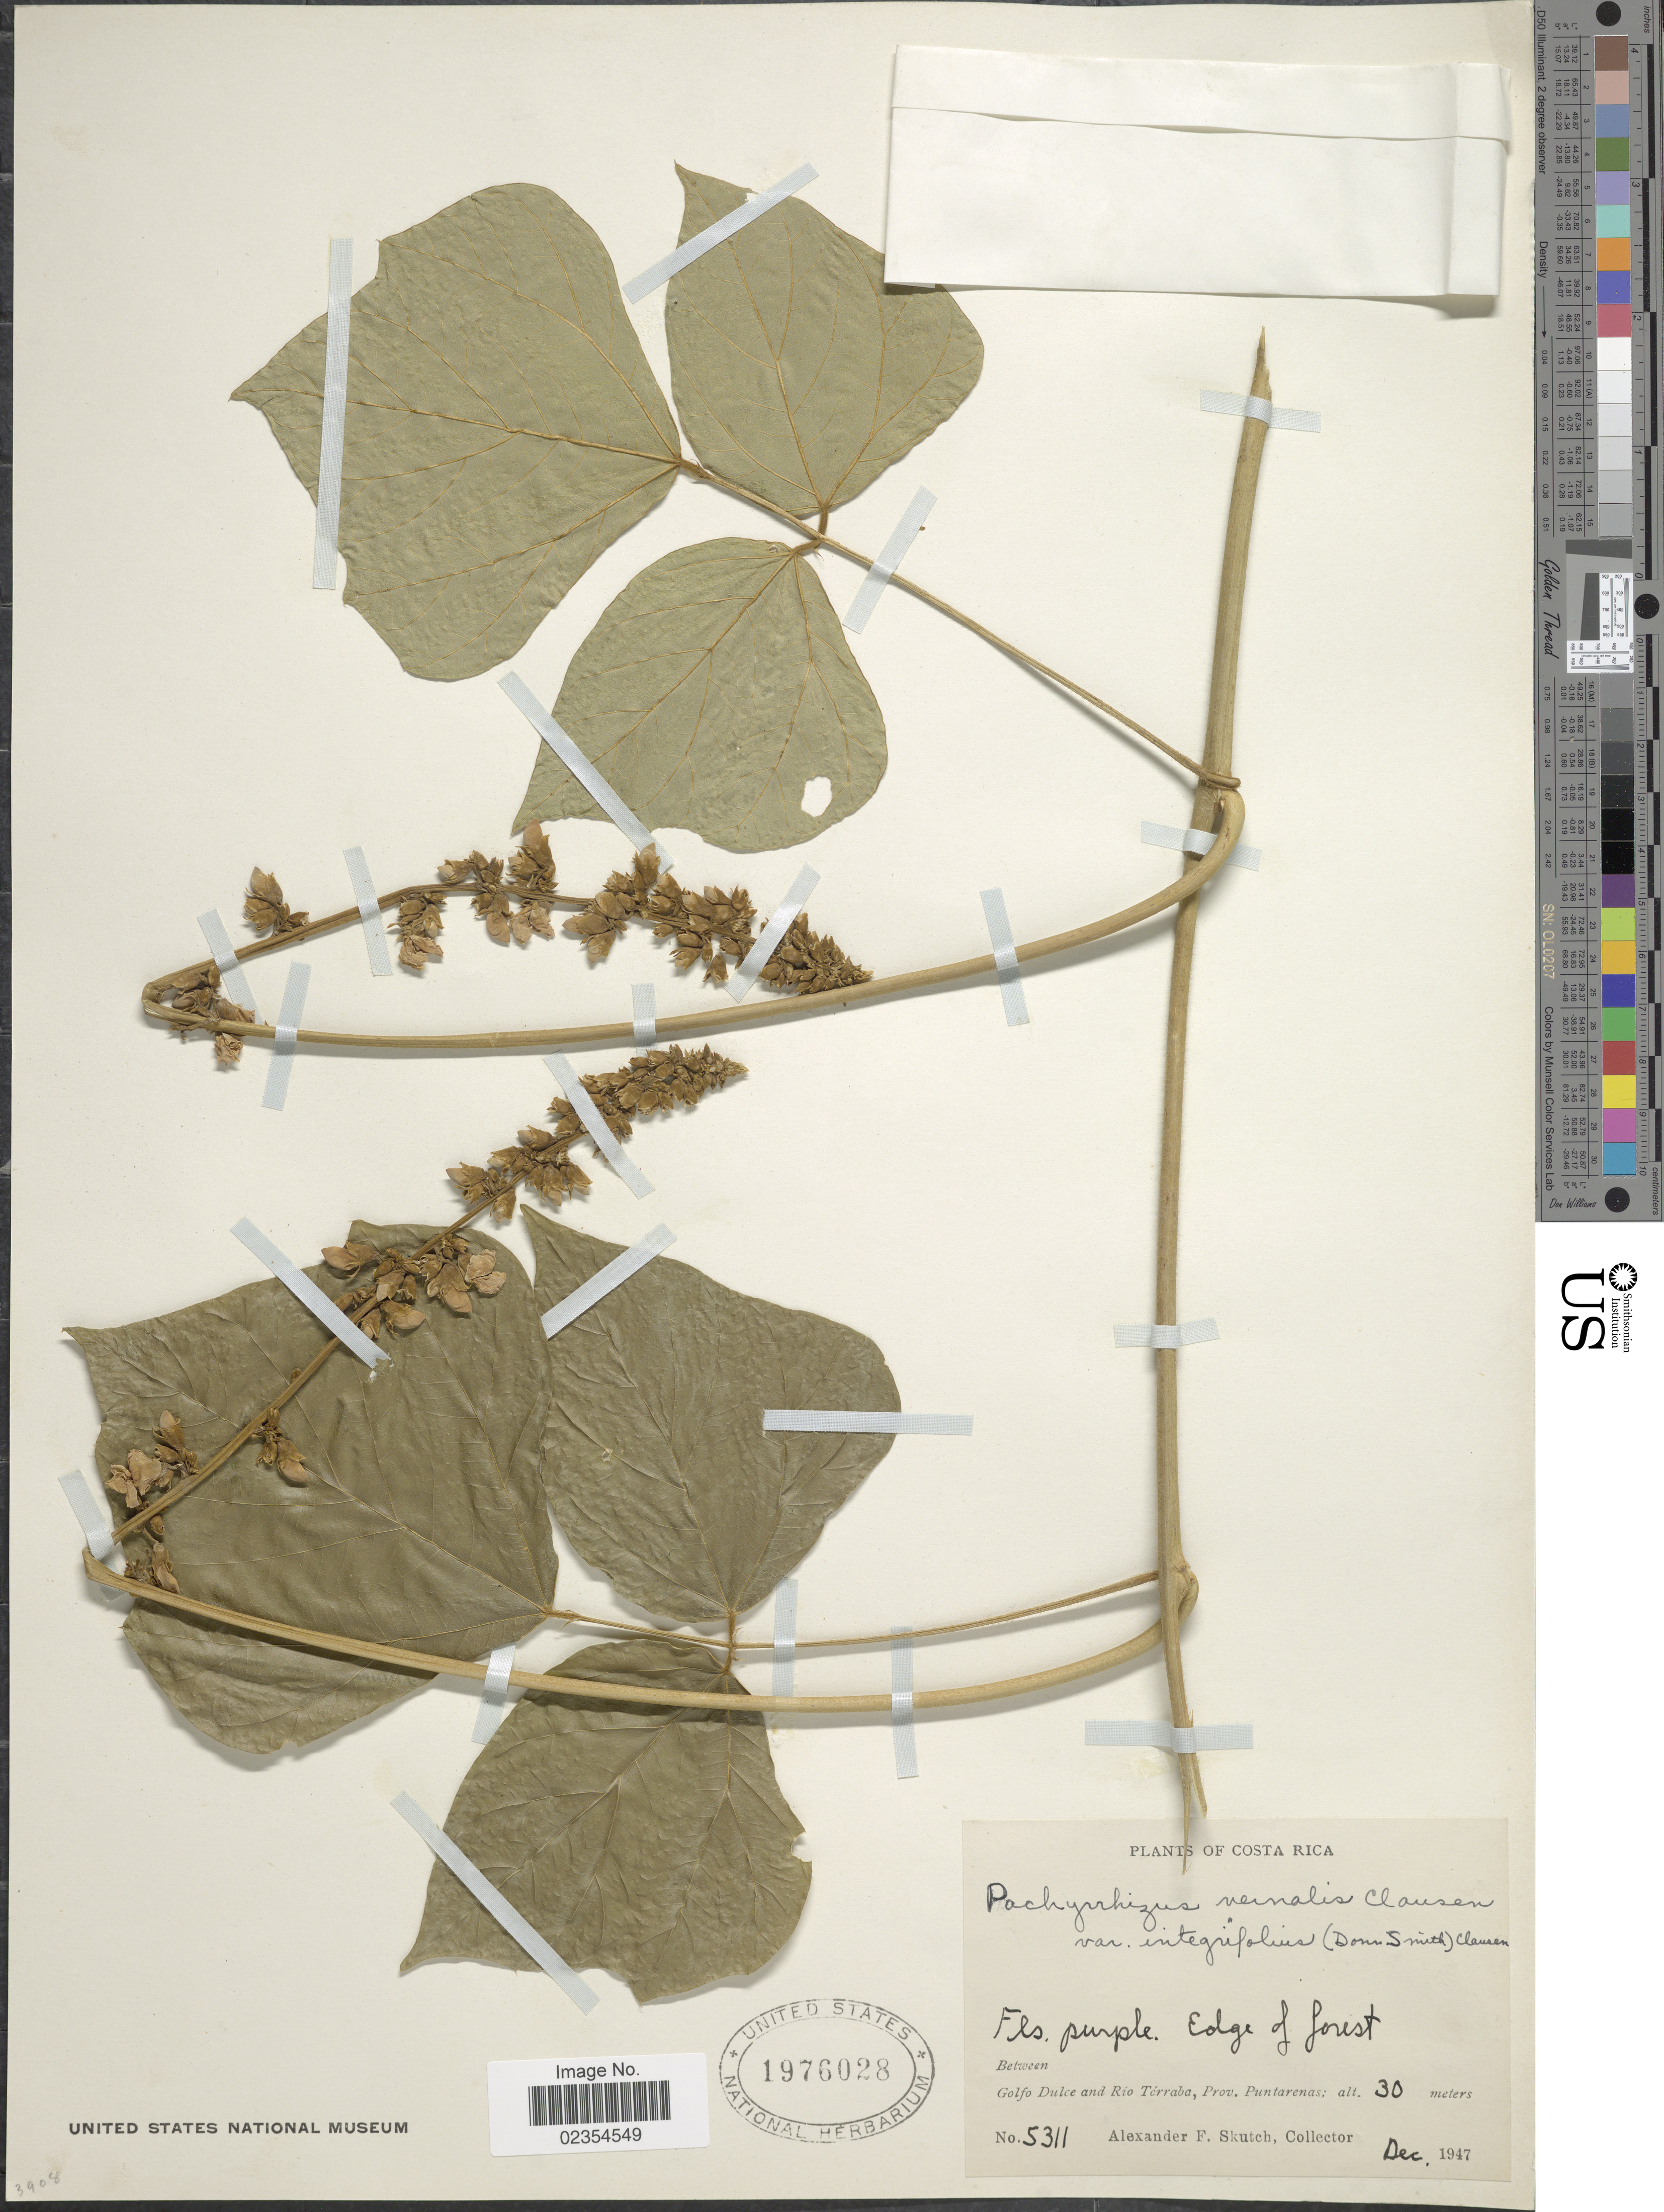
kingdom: Plantae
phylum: Tracheophyta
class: Magnoliopsida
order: Fabales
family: Fabaceae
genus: Pachyrhizus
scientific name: Pachyrhizus vernalis var. integrifolius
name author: (Donn. Sm.) R.T. Clausen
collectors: A. F. Skutch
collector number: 5311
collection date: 1947-12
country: Costa Rica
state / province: Puntarenas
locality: Edge of forest between Golfo Dulce and Rio Terraba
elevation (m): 30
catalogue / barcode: US 1976028